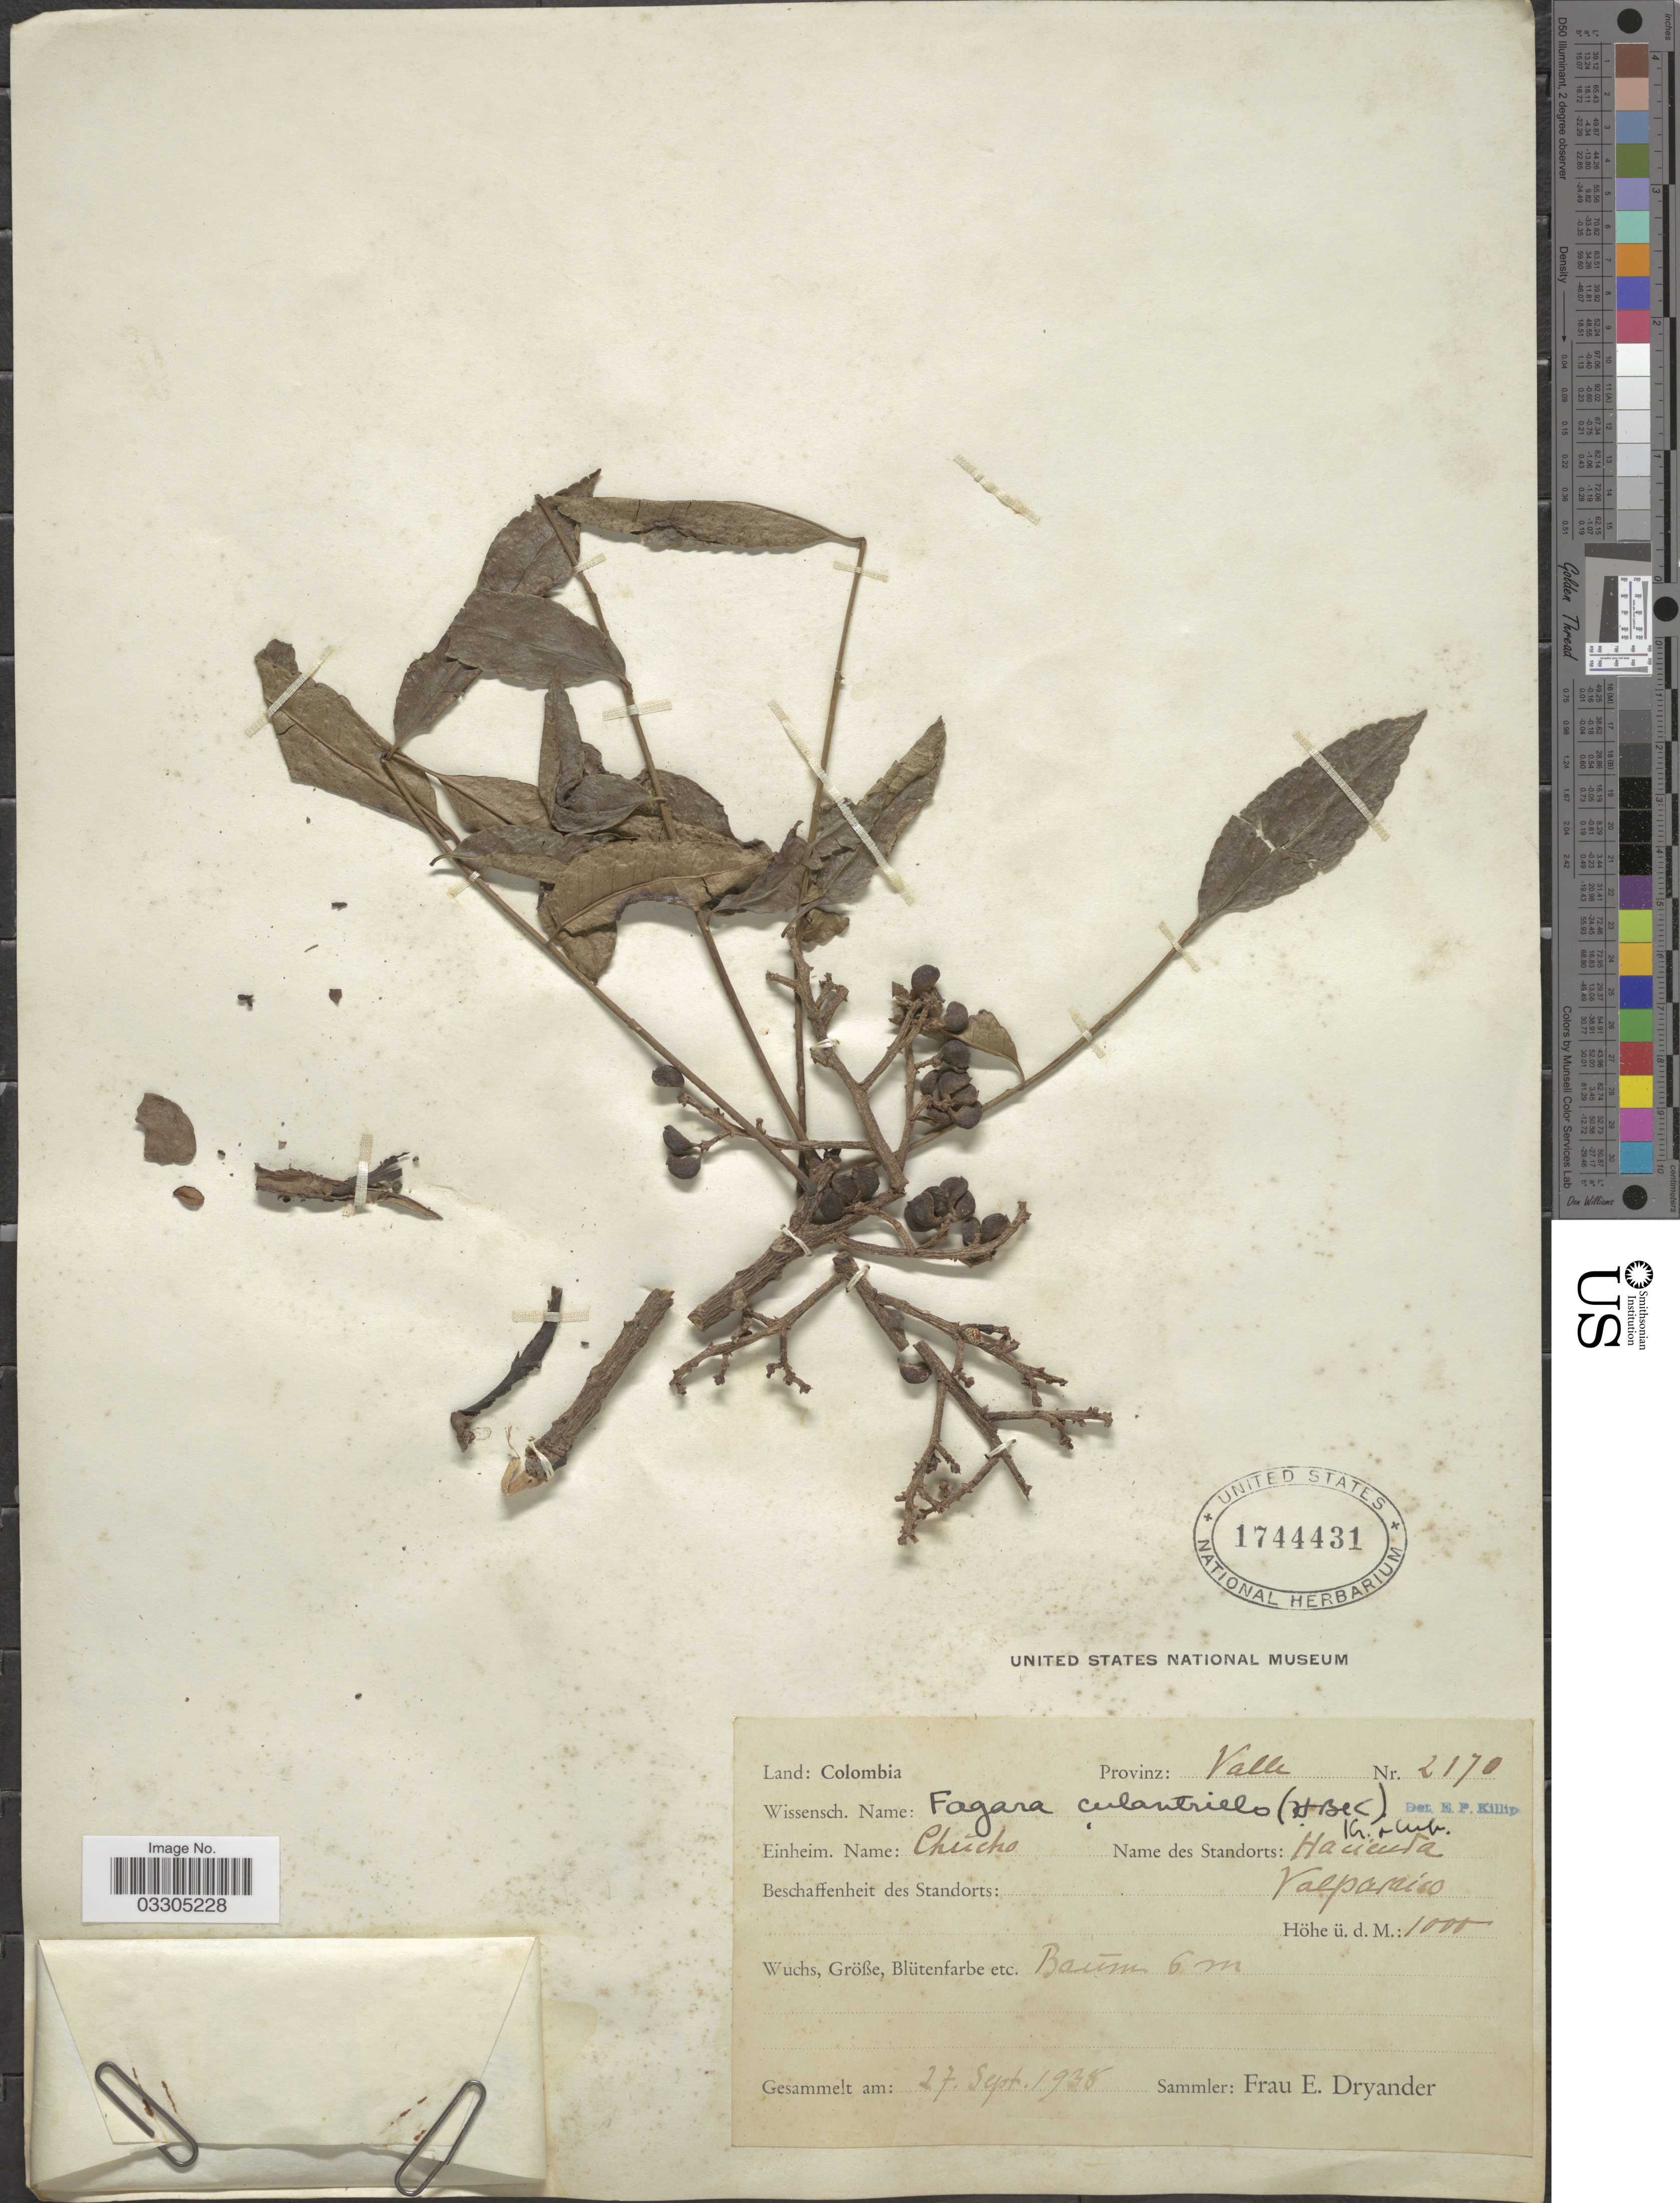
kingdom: Plantae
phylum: Tracheophyta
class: Magnoliopsida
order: Sapindales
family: Rutaceae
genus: Zanthoxylum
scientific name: Zanthoxylum caribaeum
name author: Lam.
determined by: Londoño-Echeverri, Y.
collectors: F. Dryander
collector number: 2170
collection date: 1938-09-27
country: Colombia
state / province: Valle del Cauca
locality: Hacienda Valparaiso.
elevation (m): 1000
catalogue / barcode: US 1744431